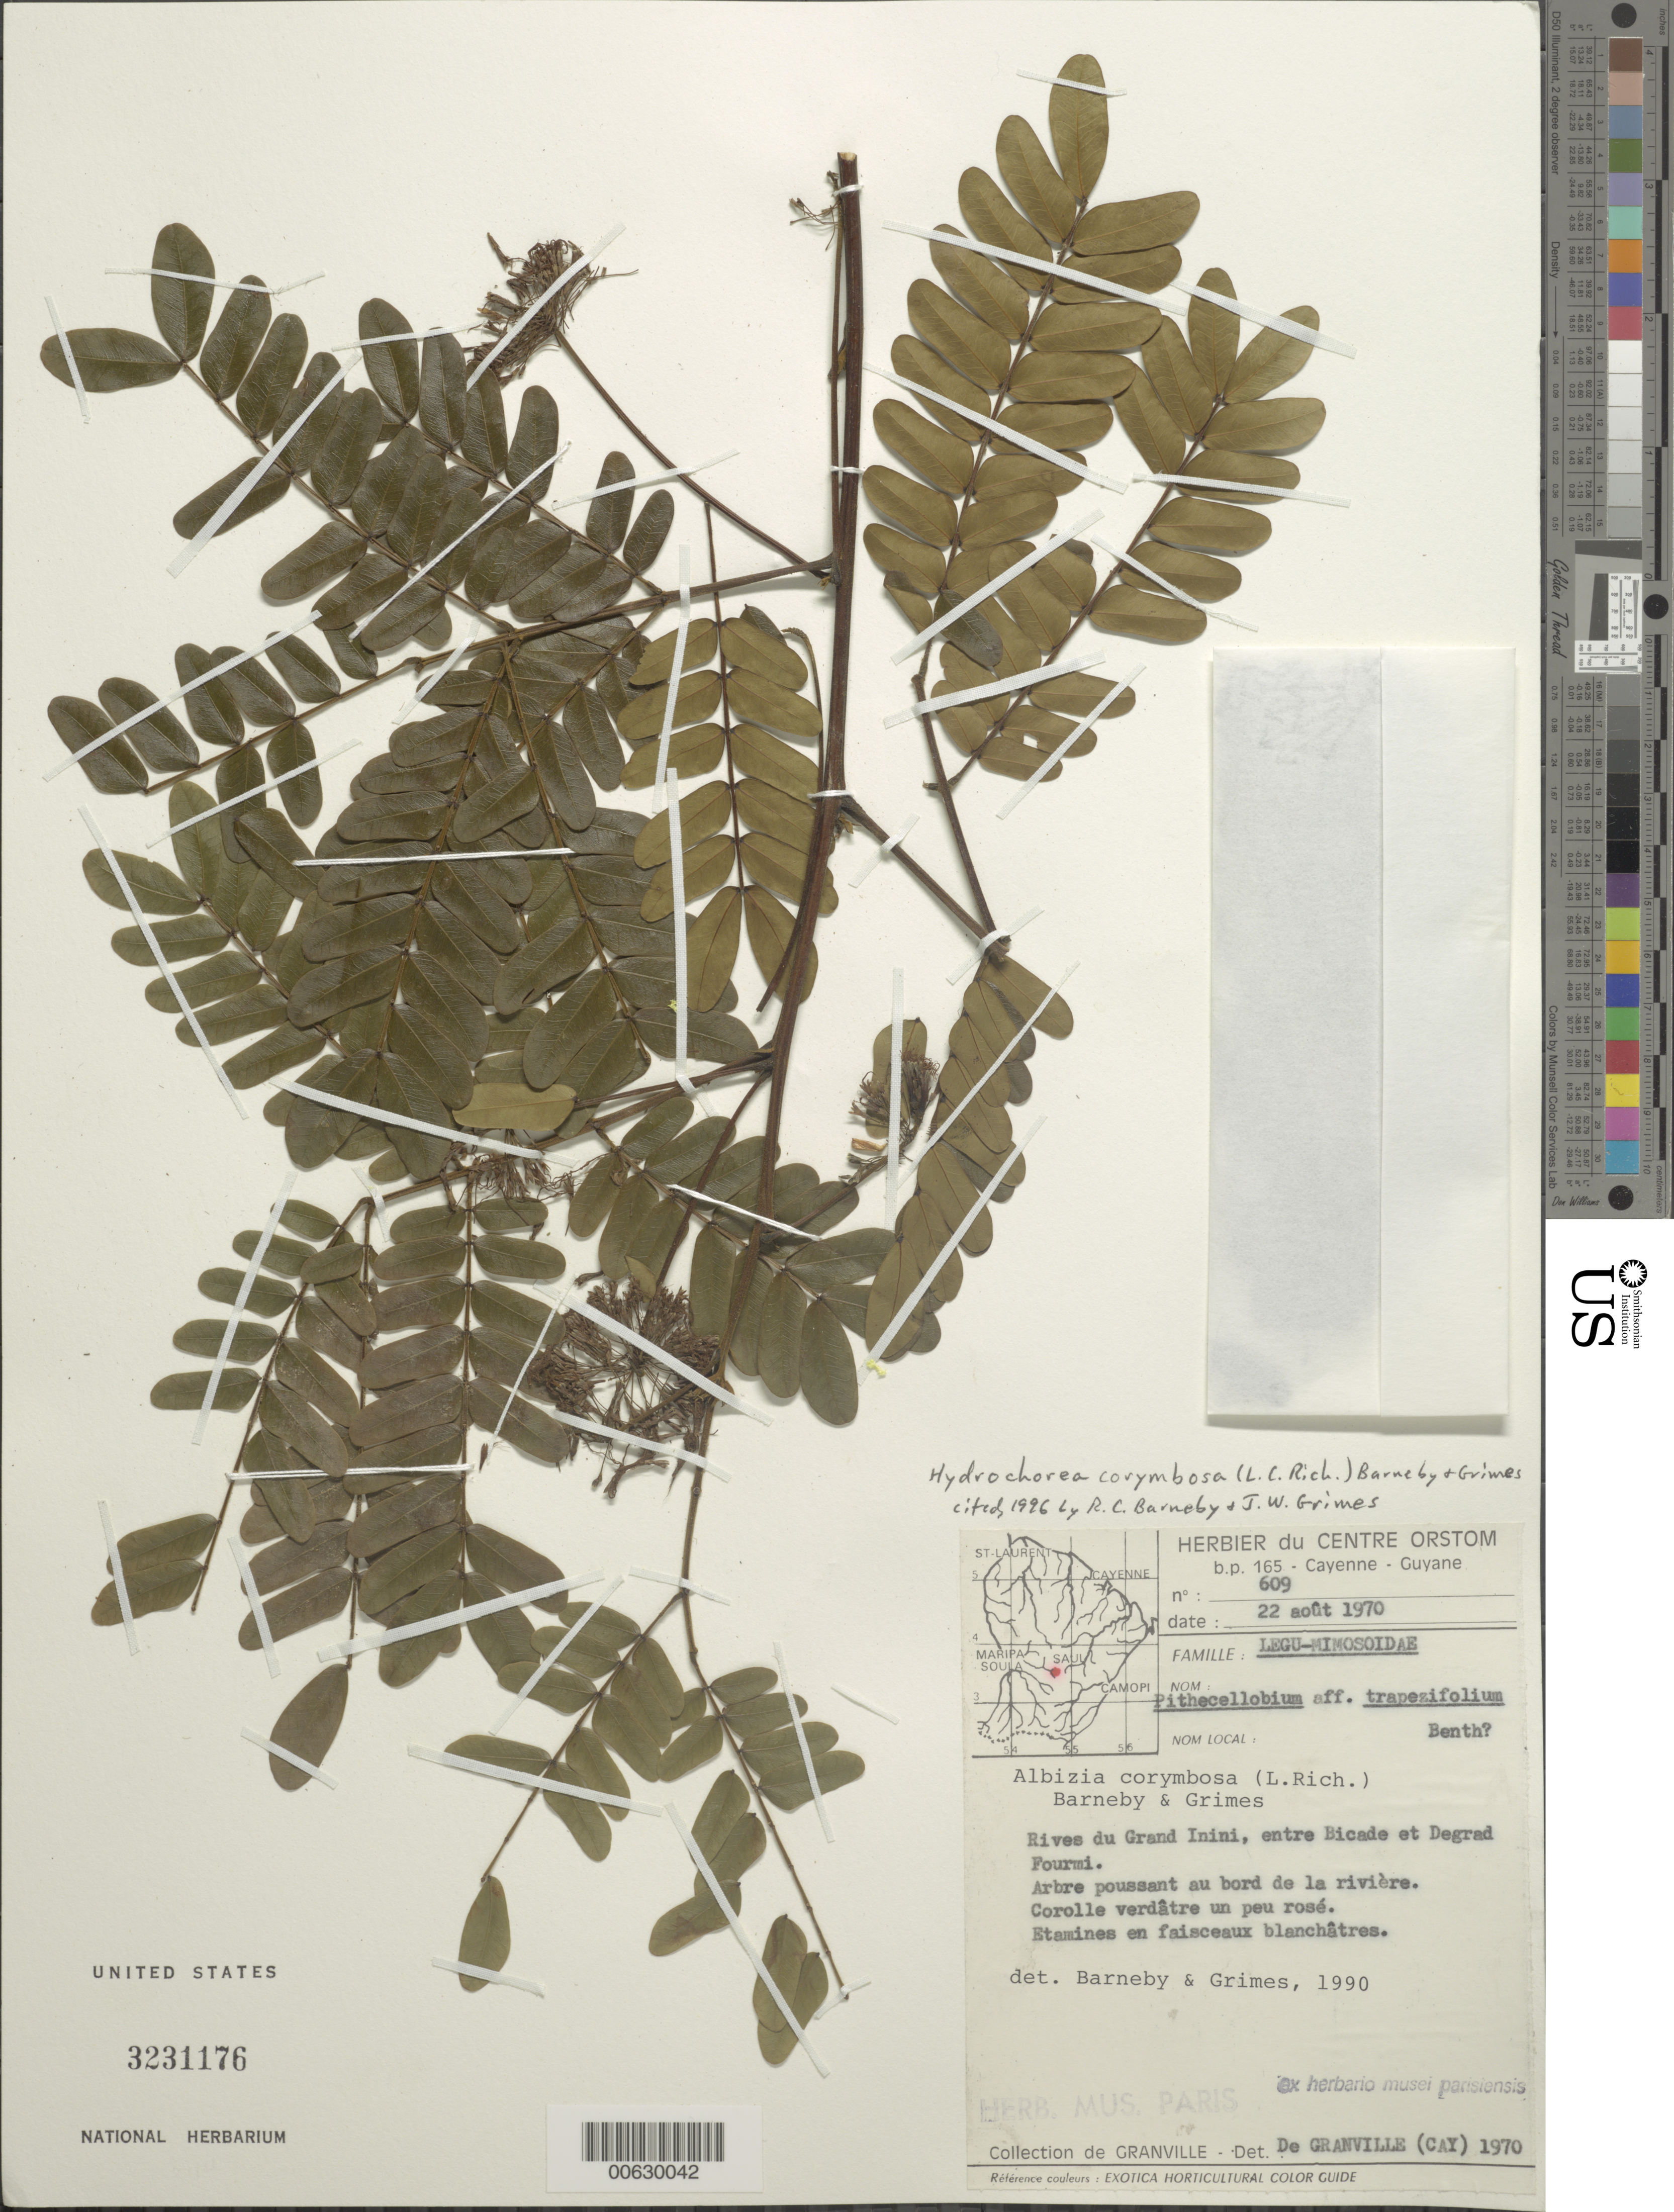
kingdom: Plantae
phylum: Tracheophyta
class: Magnoliopsida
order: Fabales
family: Fabaceae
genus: Hydrochorea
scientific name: Hydrochorea corymbosa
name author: (Rich.) Barneby & J.W. Grimes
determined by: Barneby, R. C.; Grimes, J. W.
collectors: J.-J. de Granville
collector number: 609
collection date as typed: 22-Aug-70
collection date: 1970-08-22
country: French Guiana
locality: Grand Inini, entre Bicade et Dégrad Fourmi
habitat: Poussant au bord d ela riviere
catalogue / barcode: US 3231176